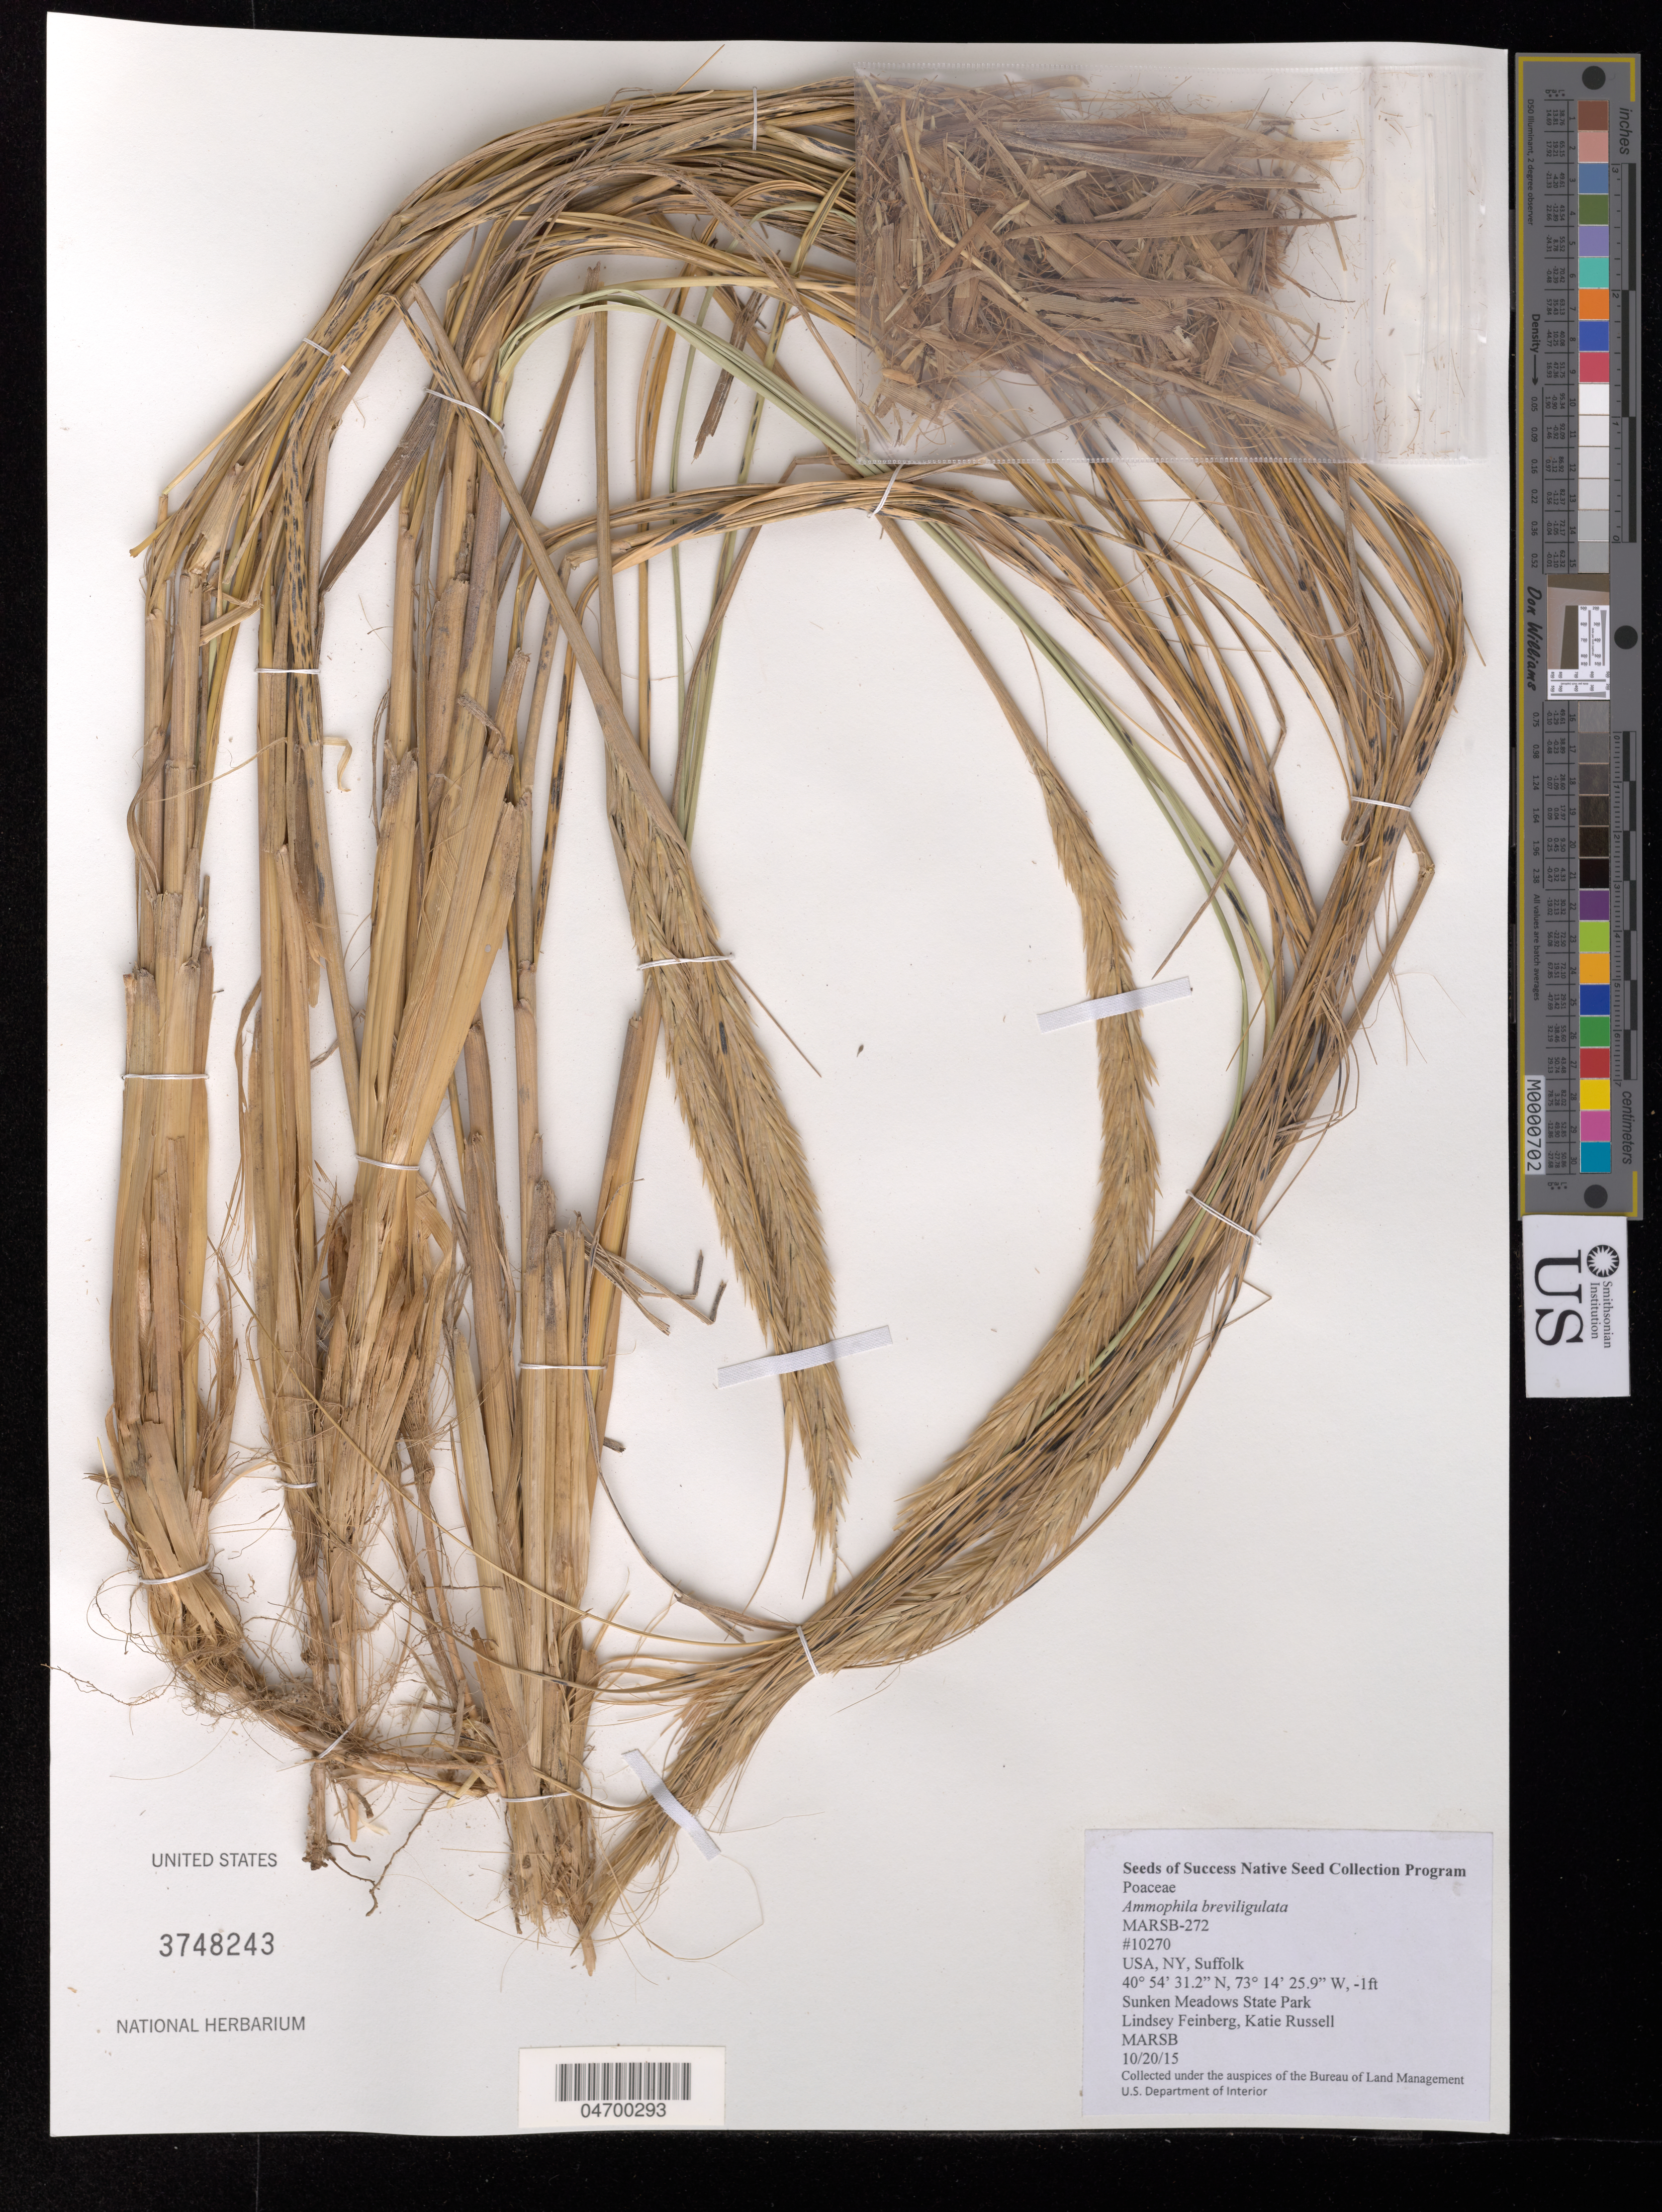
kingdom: Plantae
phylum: Tracheophyta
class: Liliopsida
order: Poales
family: Poaceae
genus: Ammophila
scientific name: Ammophila breviligulata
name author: Fernald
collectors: L. Feinberg & K. Russell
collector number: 10270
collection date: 2015-10-20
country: United States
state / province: New York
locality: Suffolk. Sunken Meadows State Park.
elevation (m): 0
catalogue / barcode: US 3748243